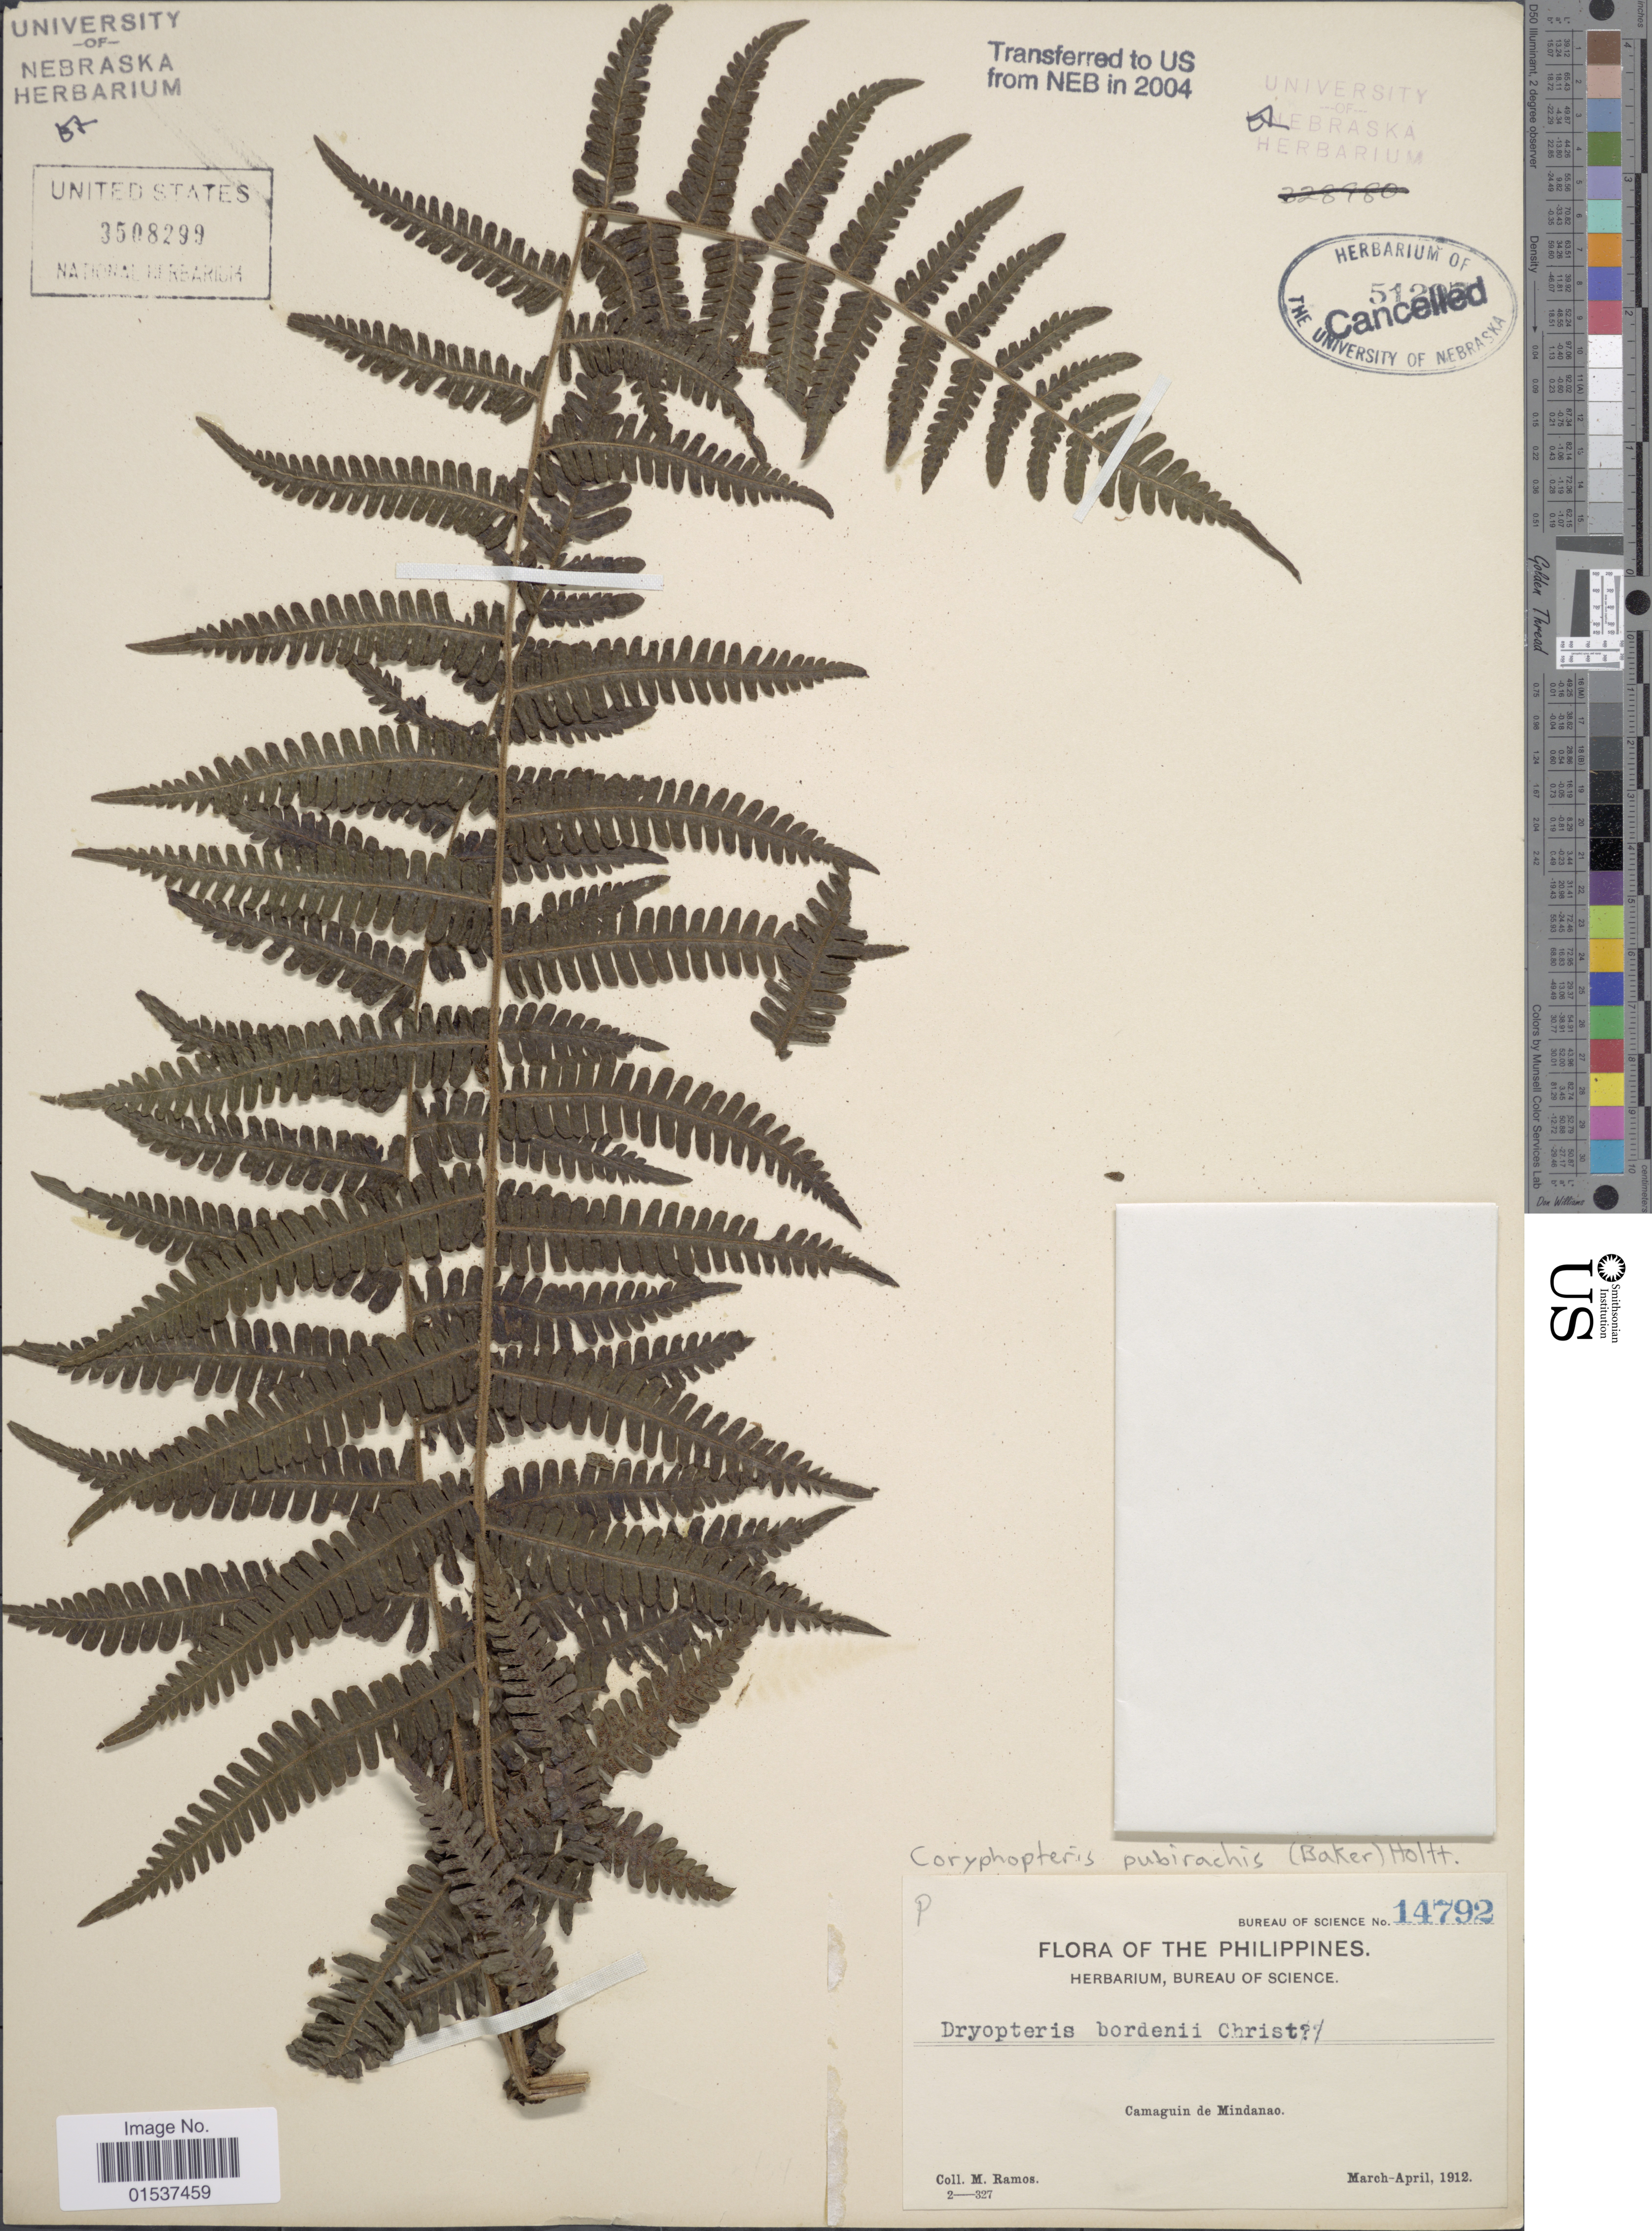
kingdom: Plantae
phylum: Tracheophyta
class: Polypodiopsida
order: Polypodiales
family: Thelypteridaceae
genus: Coryphopteris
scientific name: Coryphopteris pubirachis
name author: (Baker) Holttum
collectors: M. Ramos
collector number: Bureau of Science 14792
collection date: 1912-03/1912-04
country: Philippines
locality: Camaguin de Mindanao.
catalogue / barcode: US 3508299